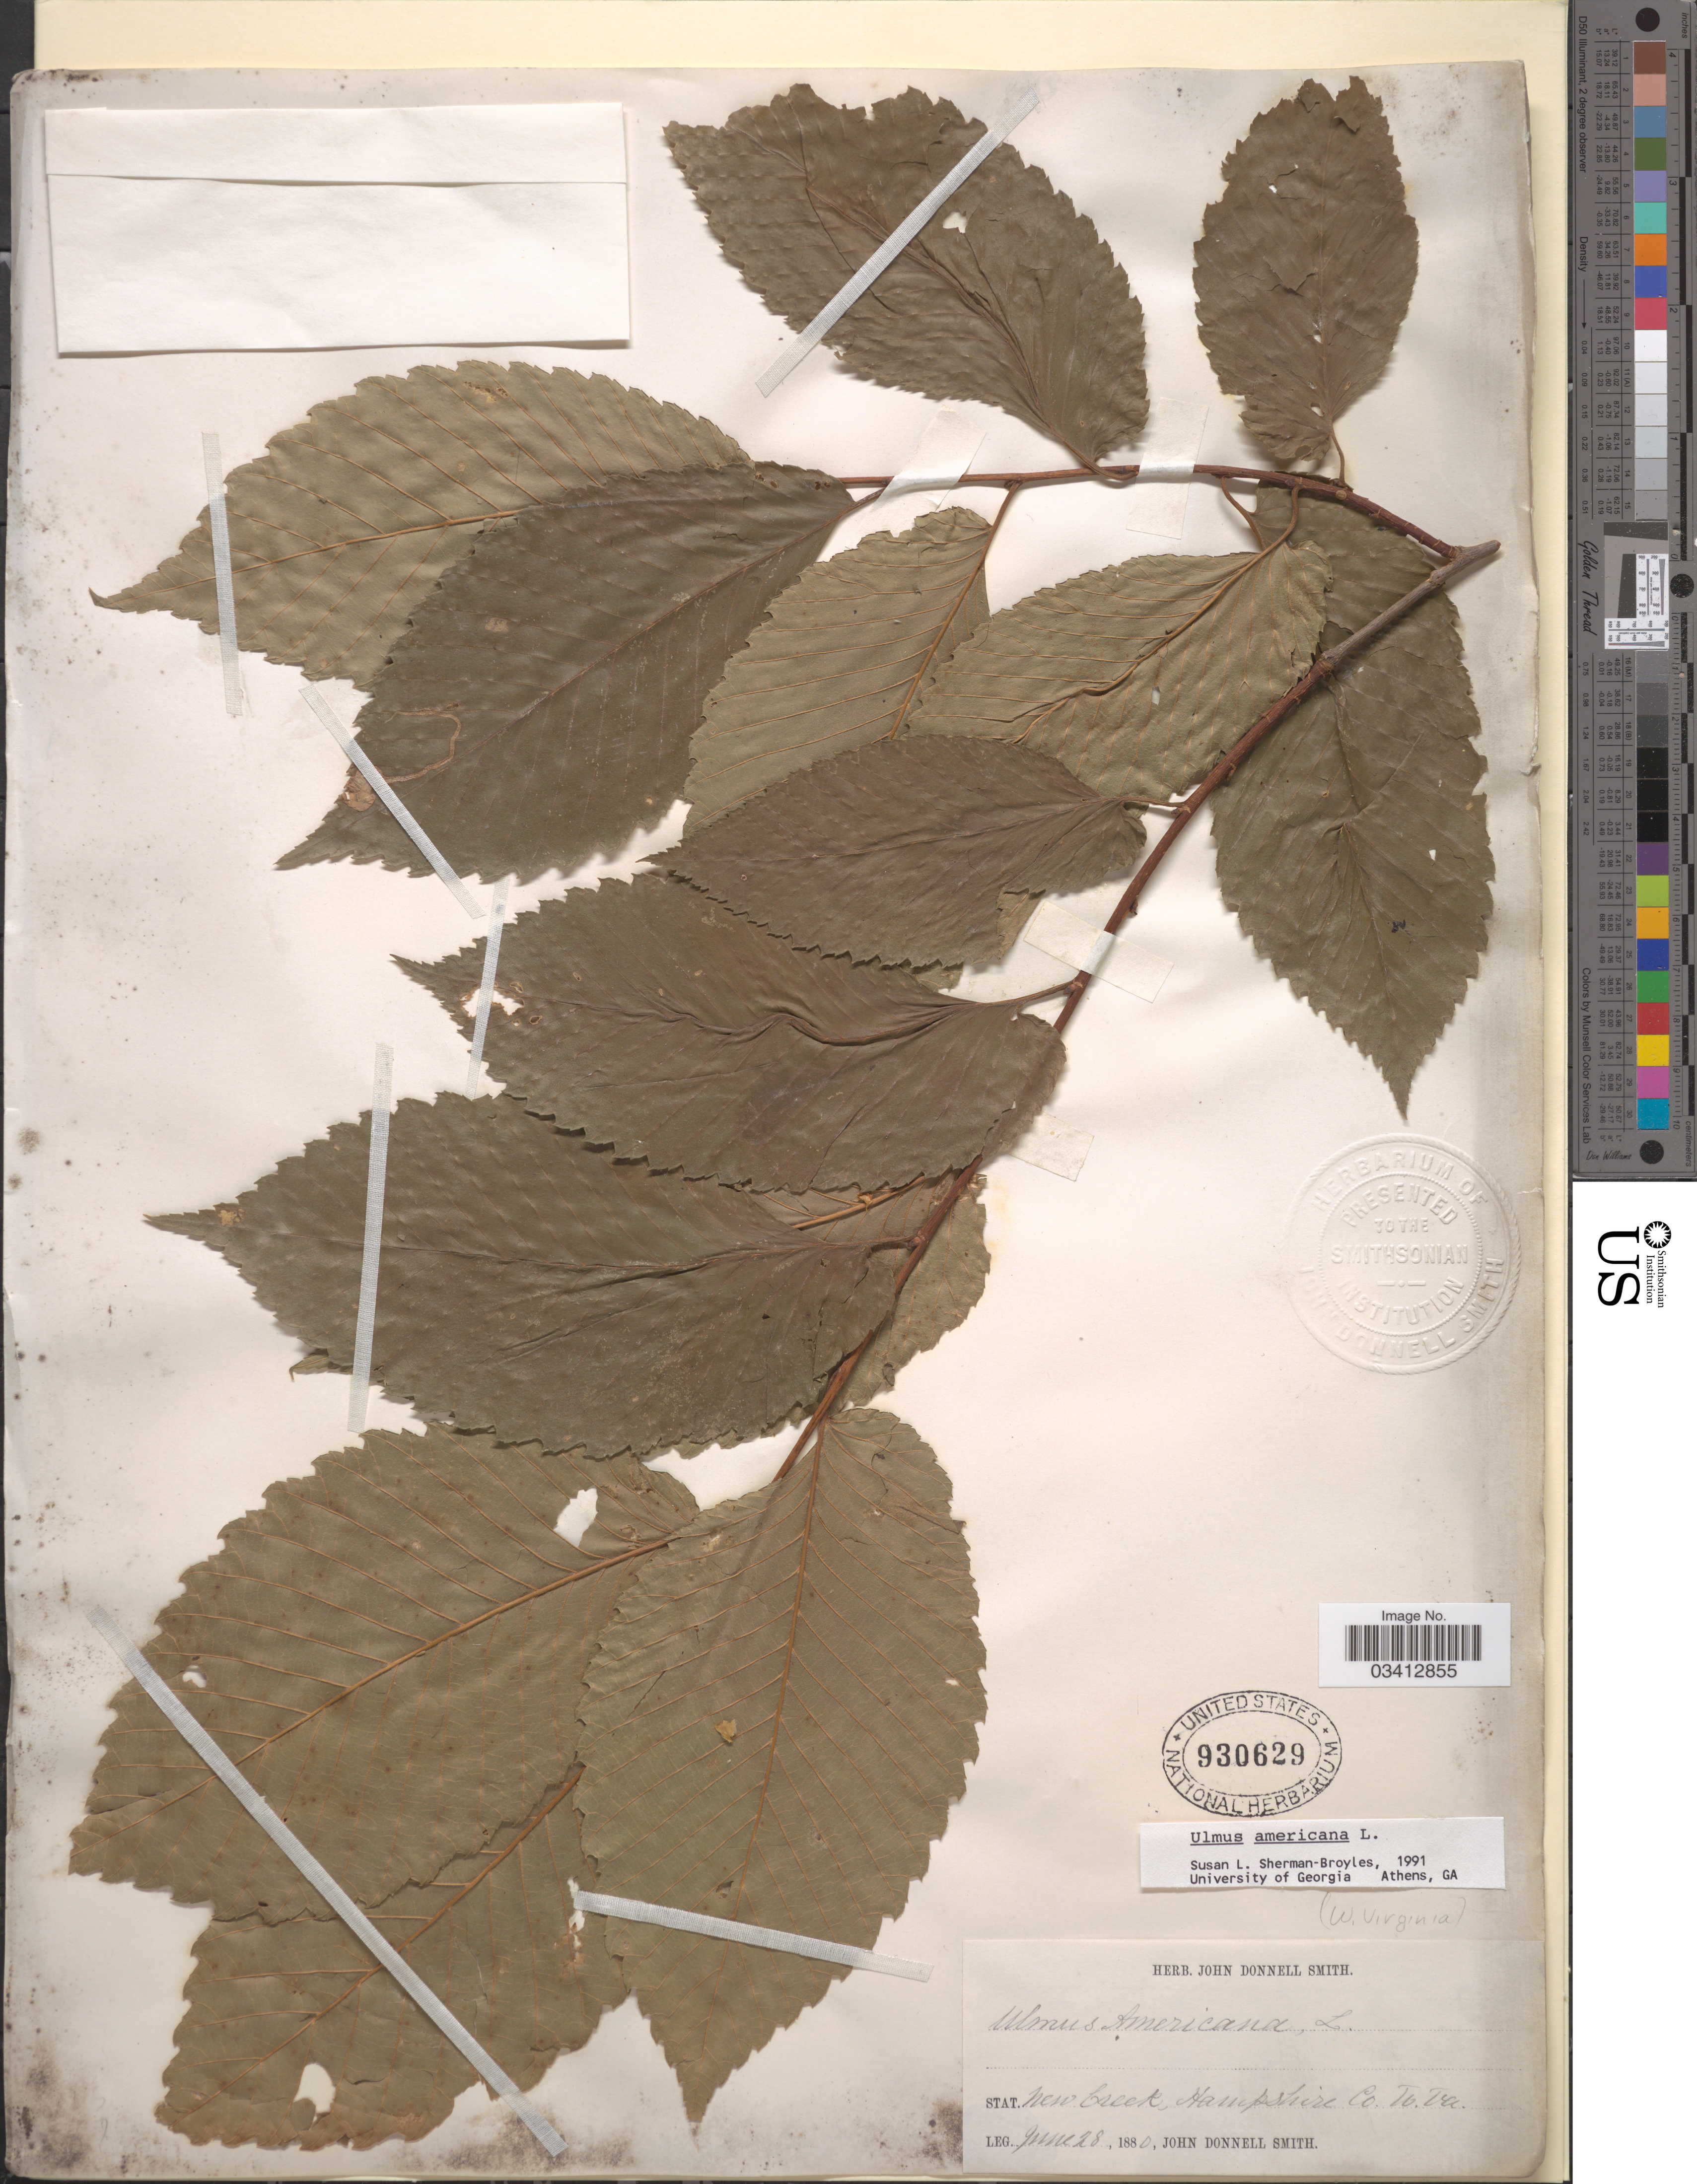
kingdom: Plantae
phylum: Tracheophyta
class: Magnoliopsida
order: Rosales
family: Ulmaceae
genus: Ulmus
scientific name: Ulmus americana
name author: L.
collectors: J. Donnell Smith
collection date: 1880-06-28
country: United States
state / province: West Virginia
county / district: Hampshire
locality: Stat. New Creek, Hampshire Co.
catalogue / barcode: US 930629